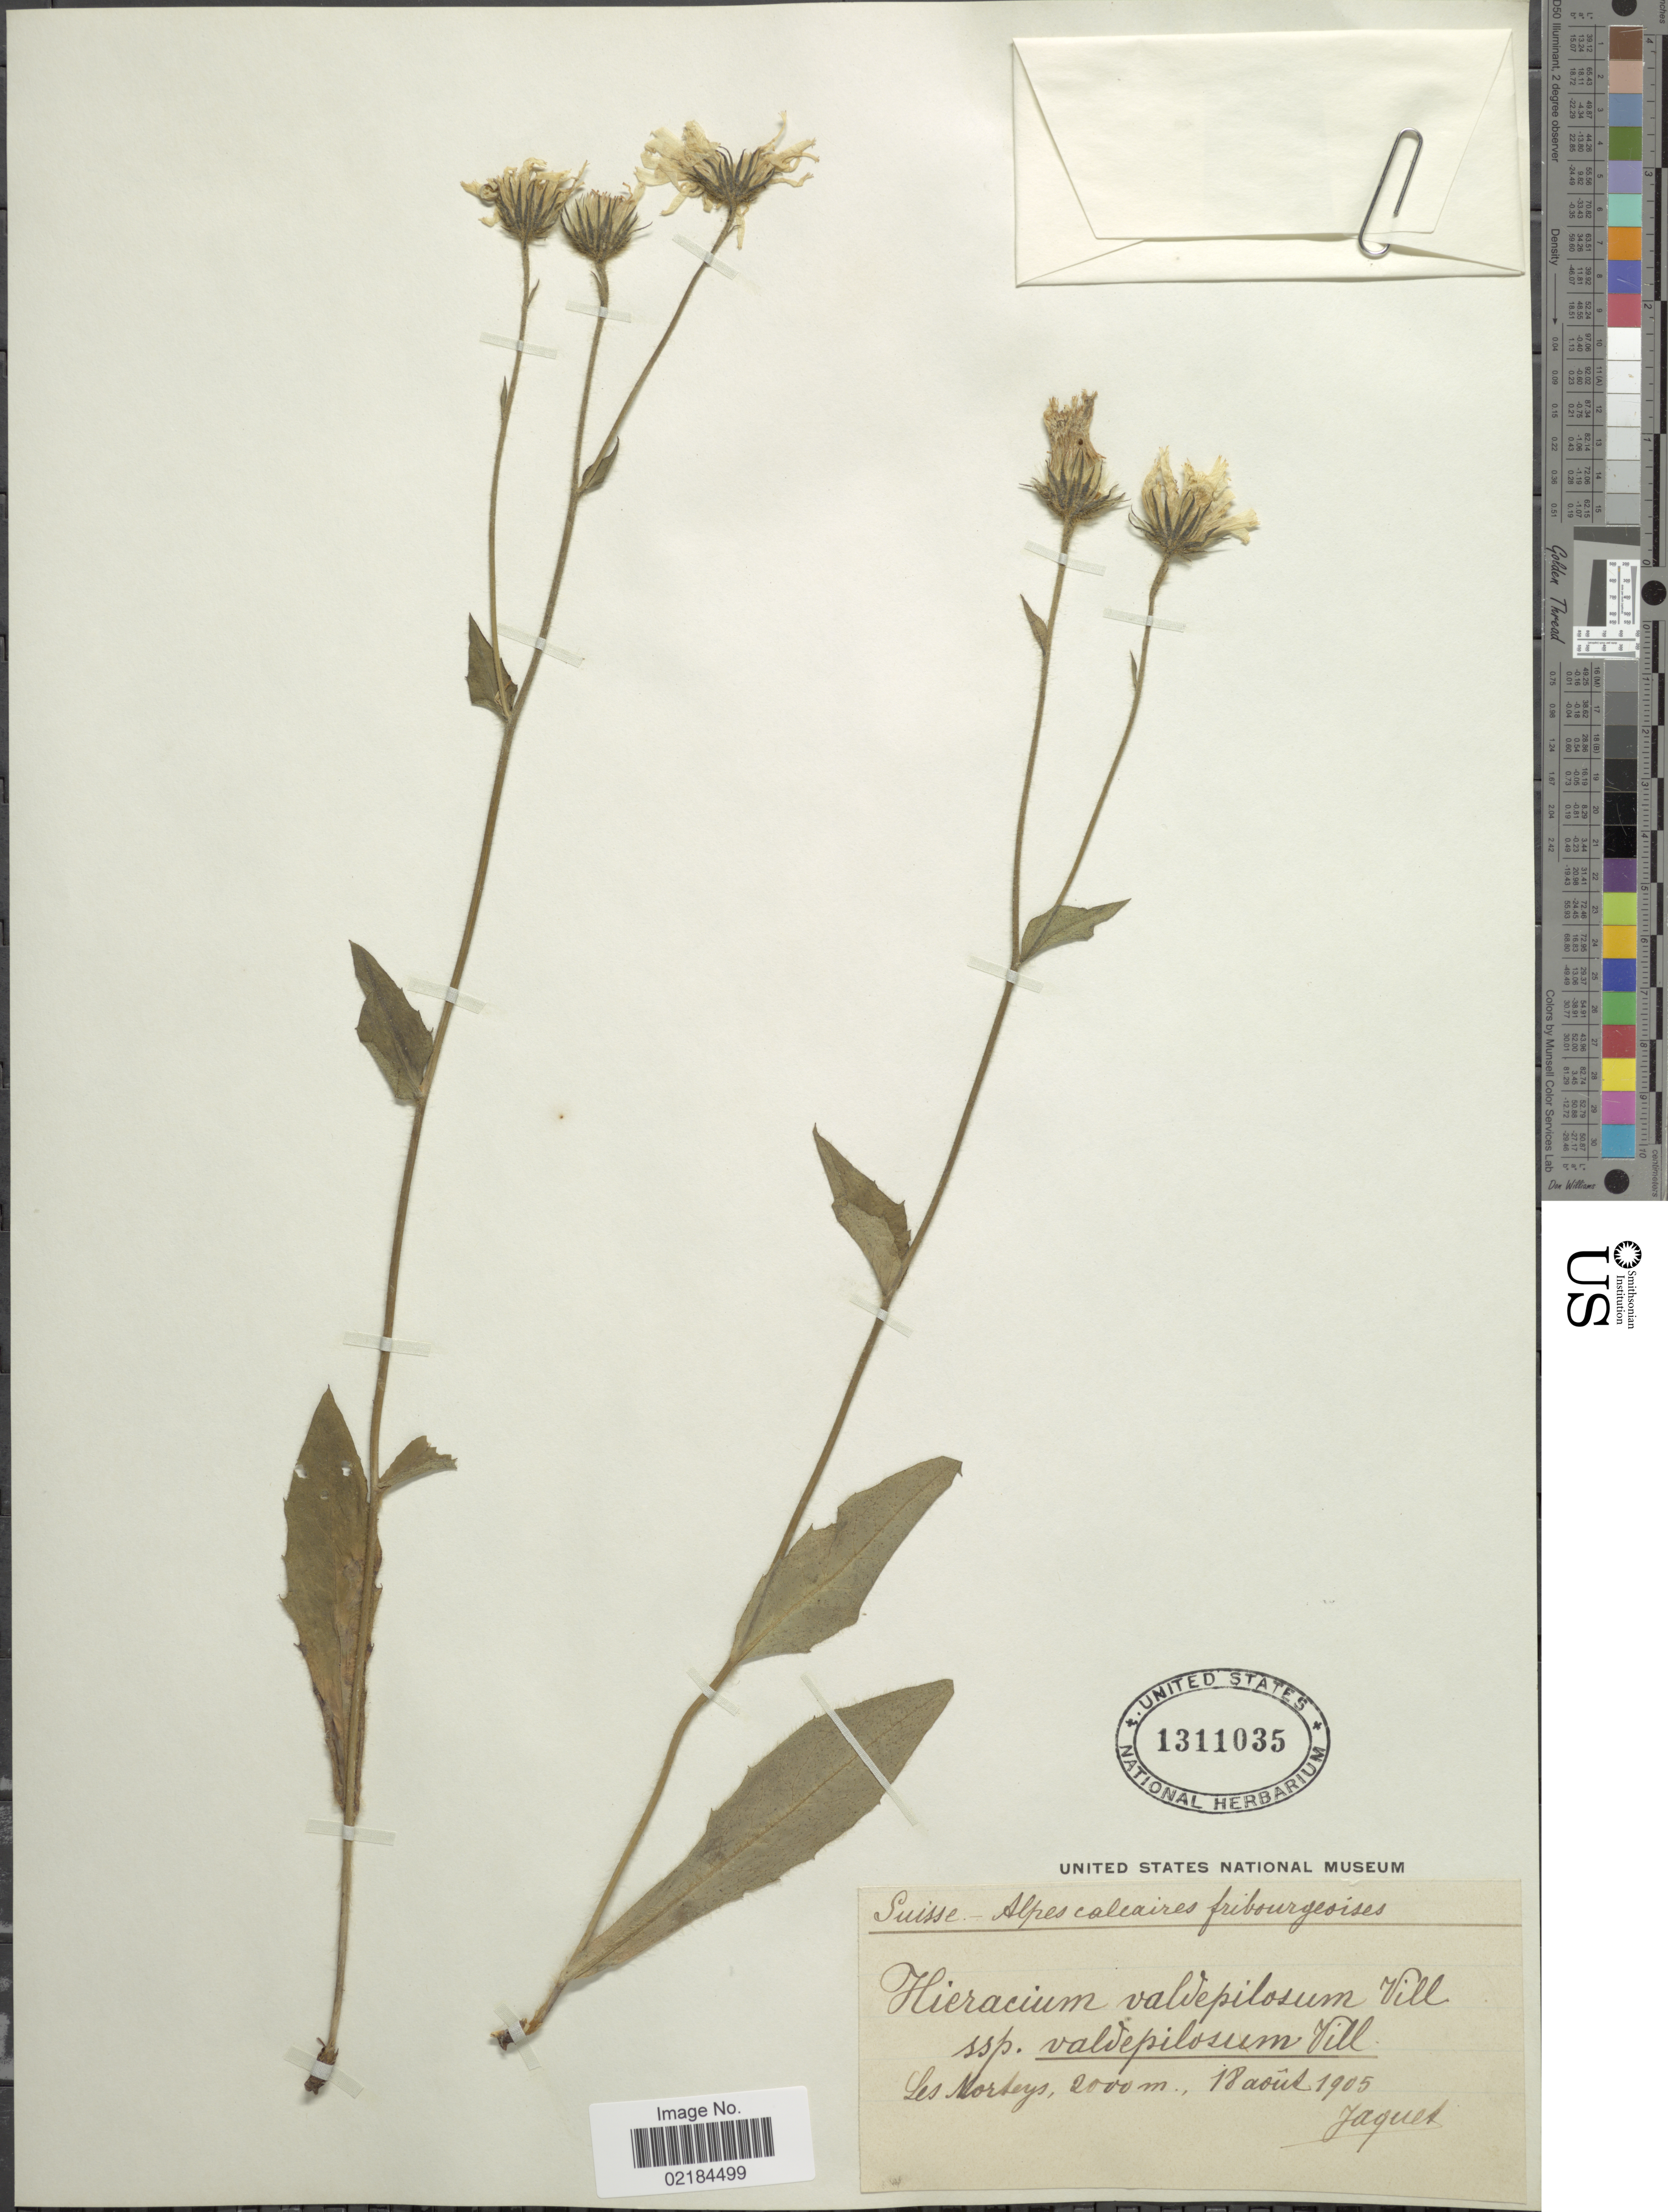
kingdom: Plantae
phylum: Tracheophyta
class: Magnoliopsida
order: Asterales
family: Asteraceae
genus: Hieracium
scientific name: Hieracium valdepilosum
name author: Vill.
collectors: -. Jaquet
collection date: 1905-08-18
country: Switzerland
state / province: Fribourg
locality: Suisse, Alpes calcaires fribourgeoises, Les Norteys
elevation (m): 2000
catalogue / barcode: US 1311035